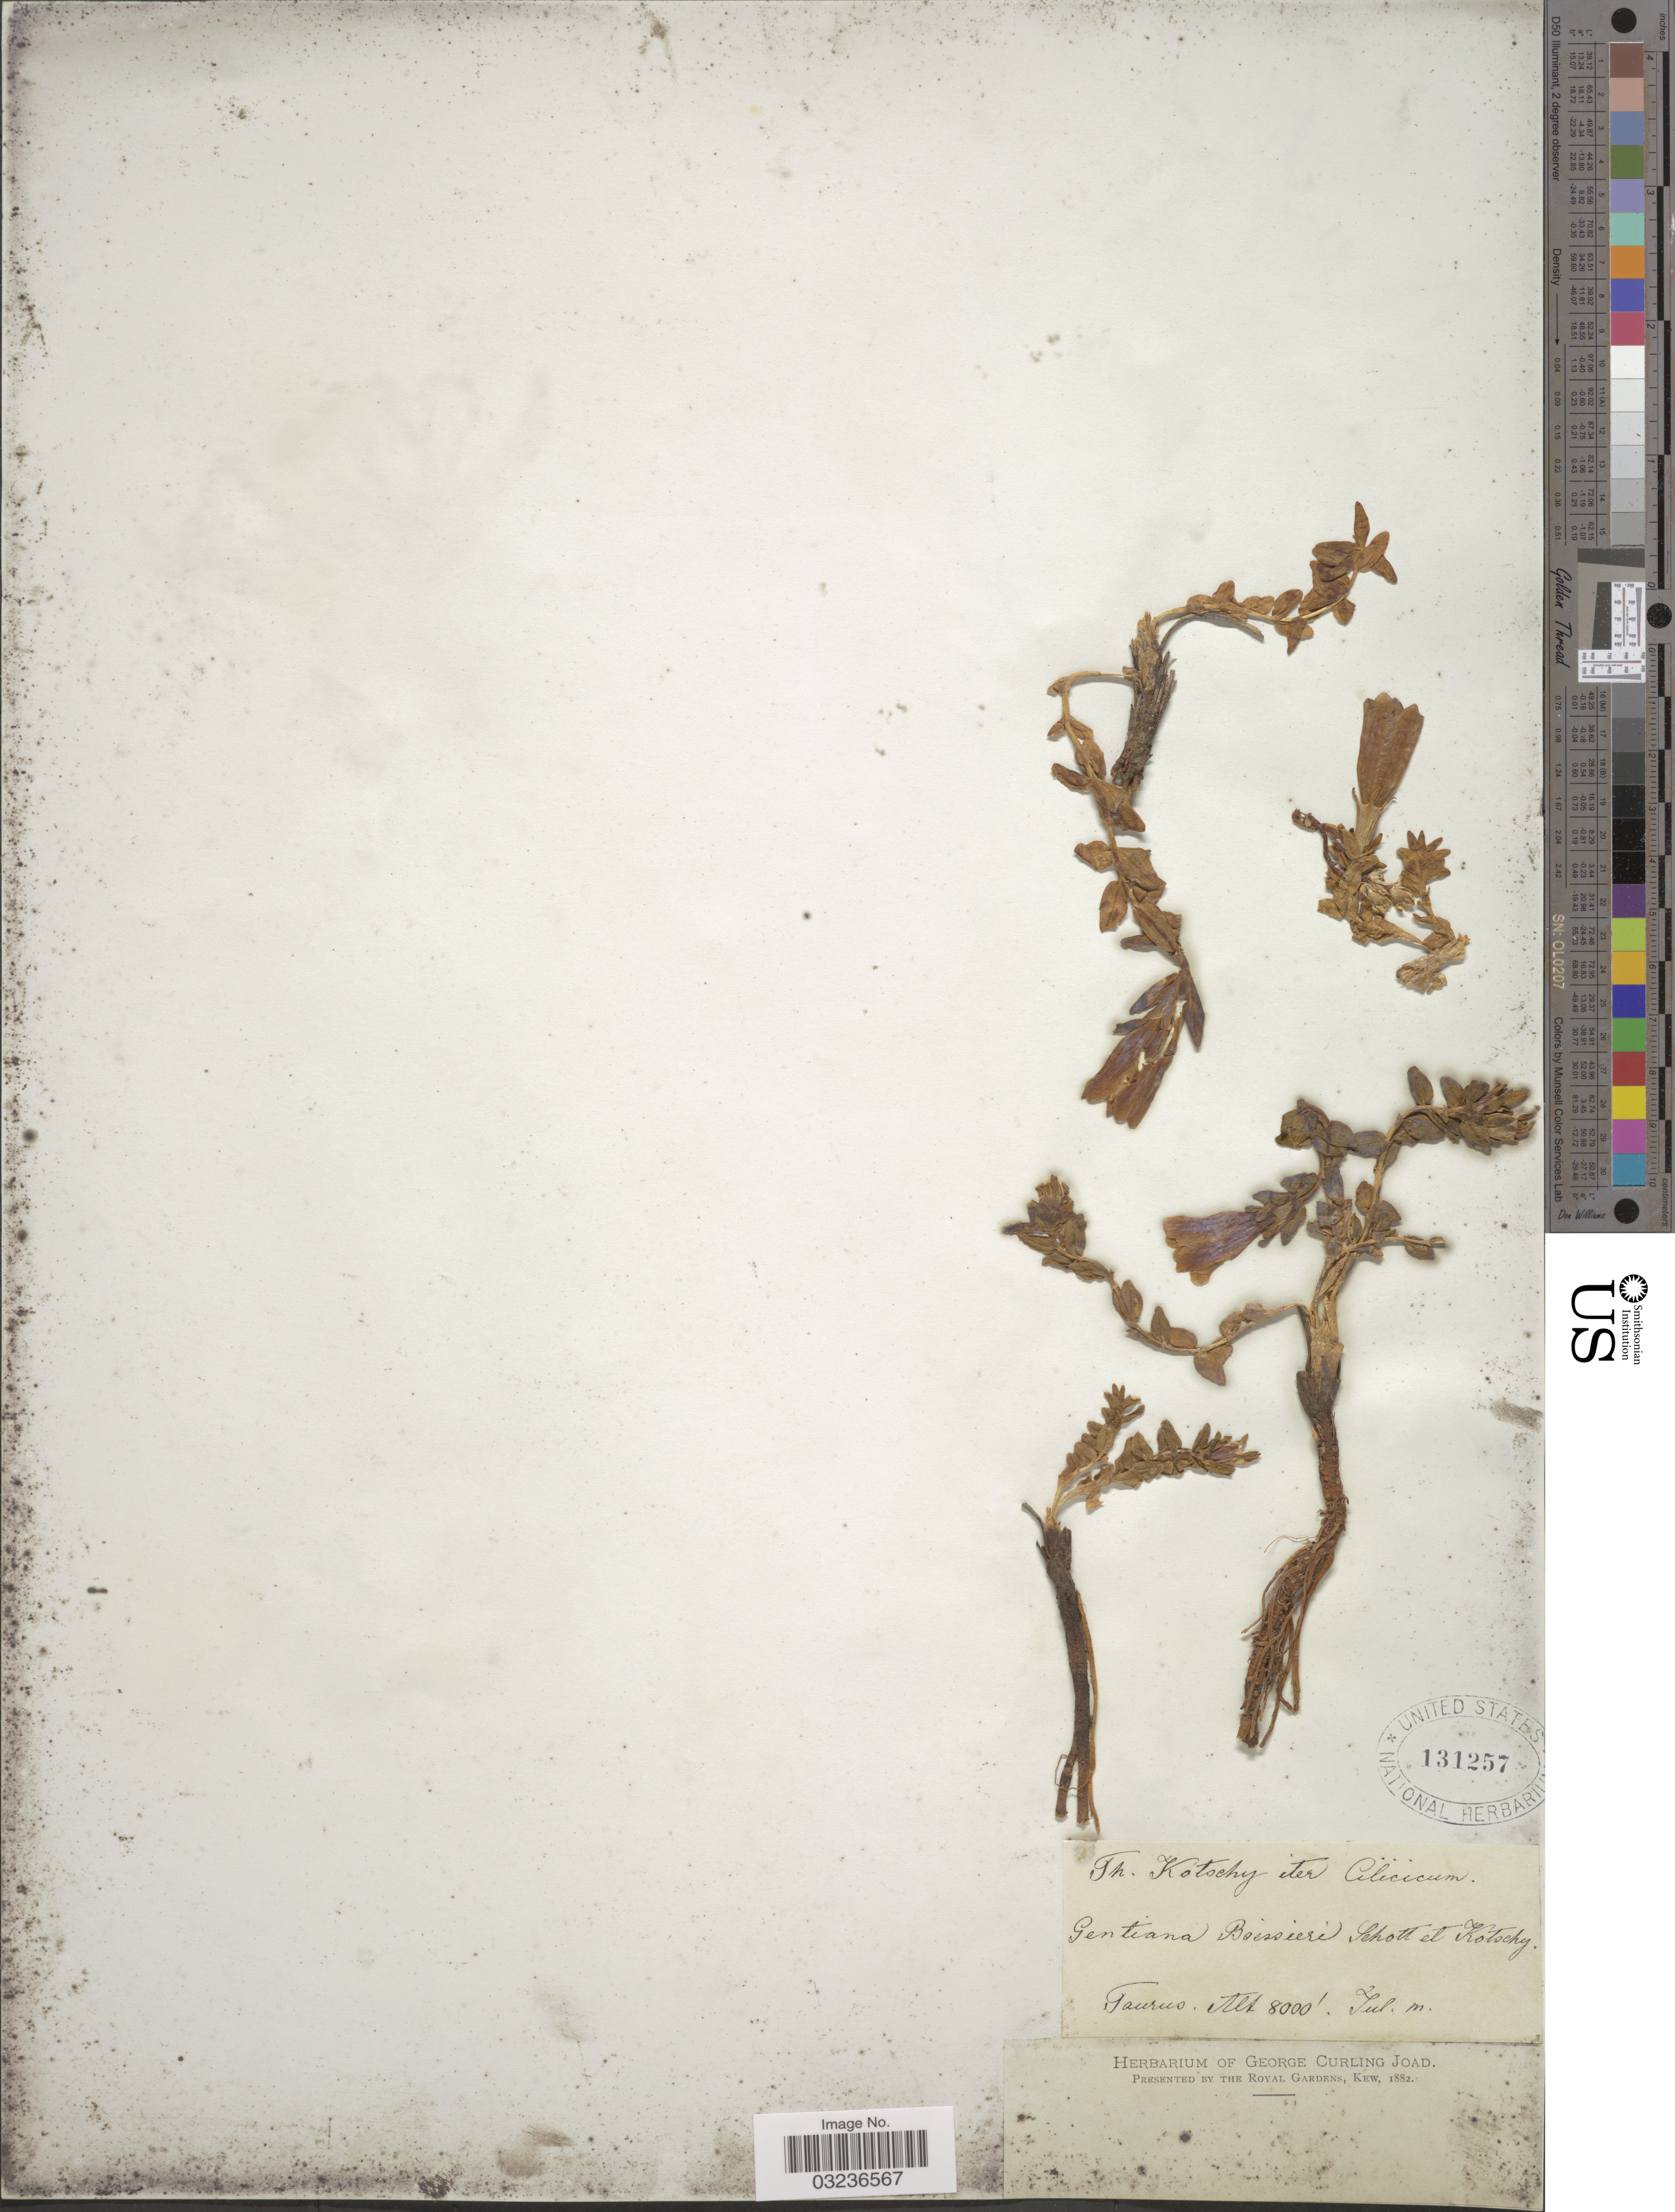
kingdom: Plantae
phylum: Tracheophyta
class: Magnoliopsida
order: Gentianales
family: Gentianaceae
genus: Gentiana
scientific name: Gentiana boissieri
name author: Schott & Kotschy ex Boiss.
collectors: K. G. Kotschy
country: Turkey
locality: Iter Cilicicum. Taurus.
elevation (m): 2438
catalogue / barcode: US 131257